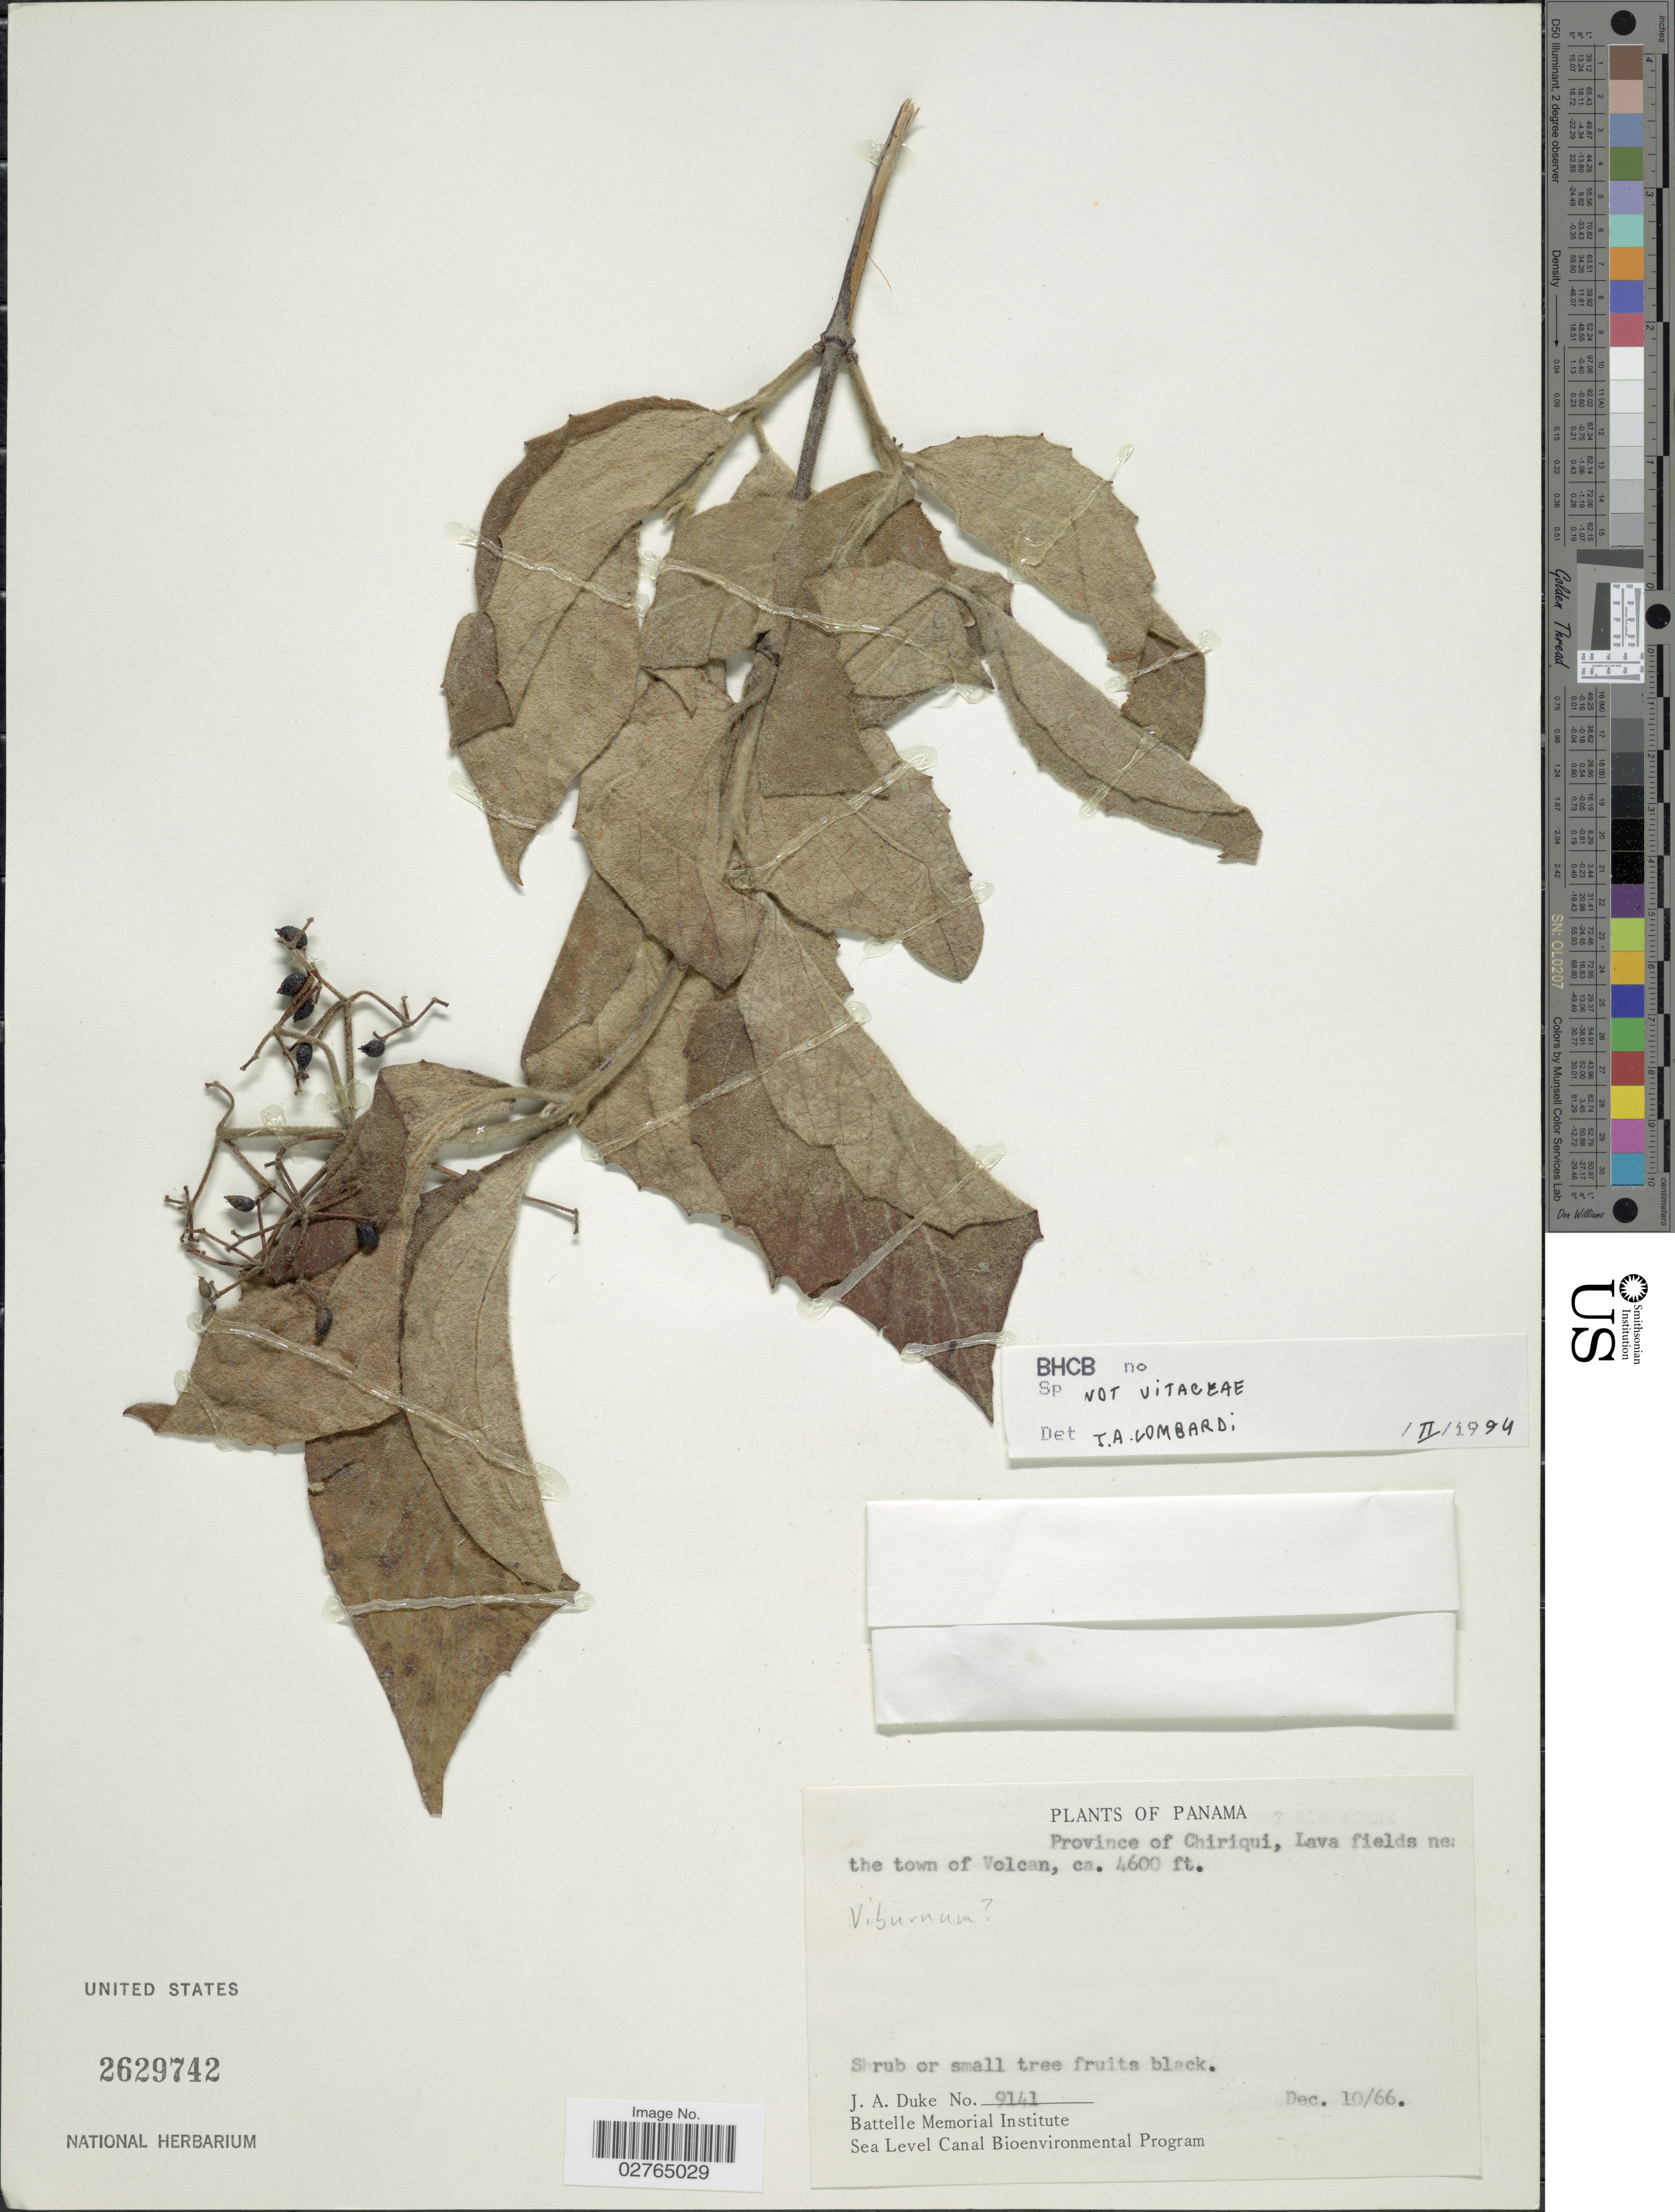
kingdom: Plantae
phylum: Tracheophyta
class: Magnoliopsida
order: Dipsacales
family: Viburnaceae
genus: Viburnum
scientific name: Viburnum sp.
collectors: J. A. Duke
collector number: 9141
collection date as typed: Transcribed d/m/y: 10/12/66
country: Panama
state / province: Chiriqui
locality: Lava fields ne the town of Volcan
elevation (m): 1402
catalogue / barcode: US 2629742